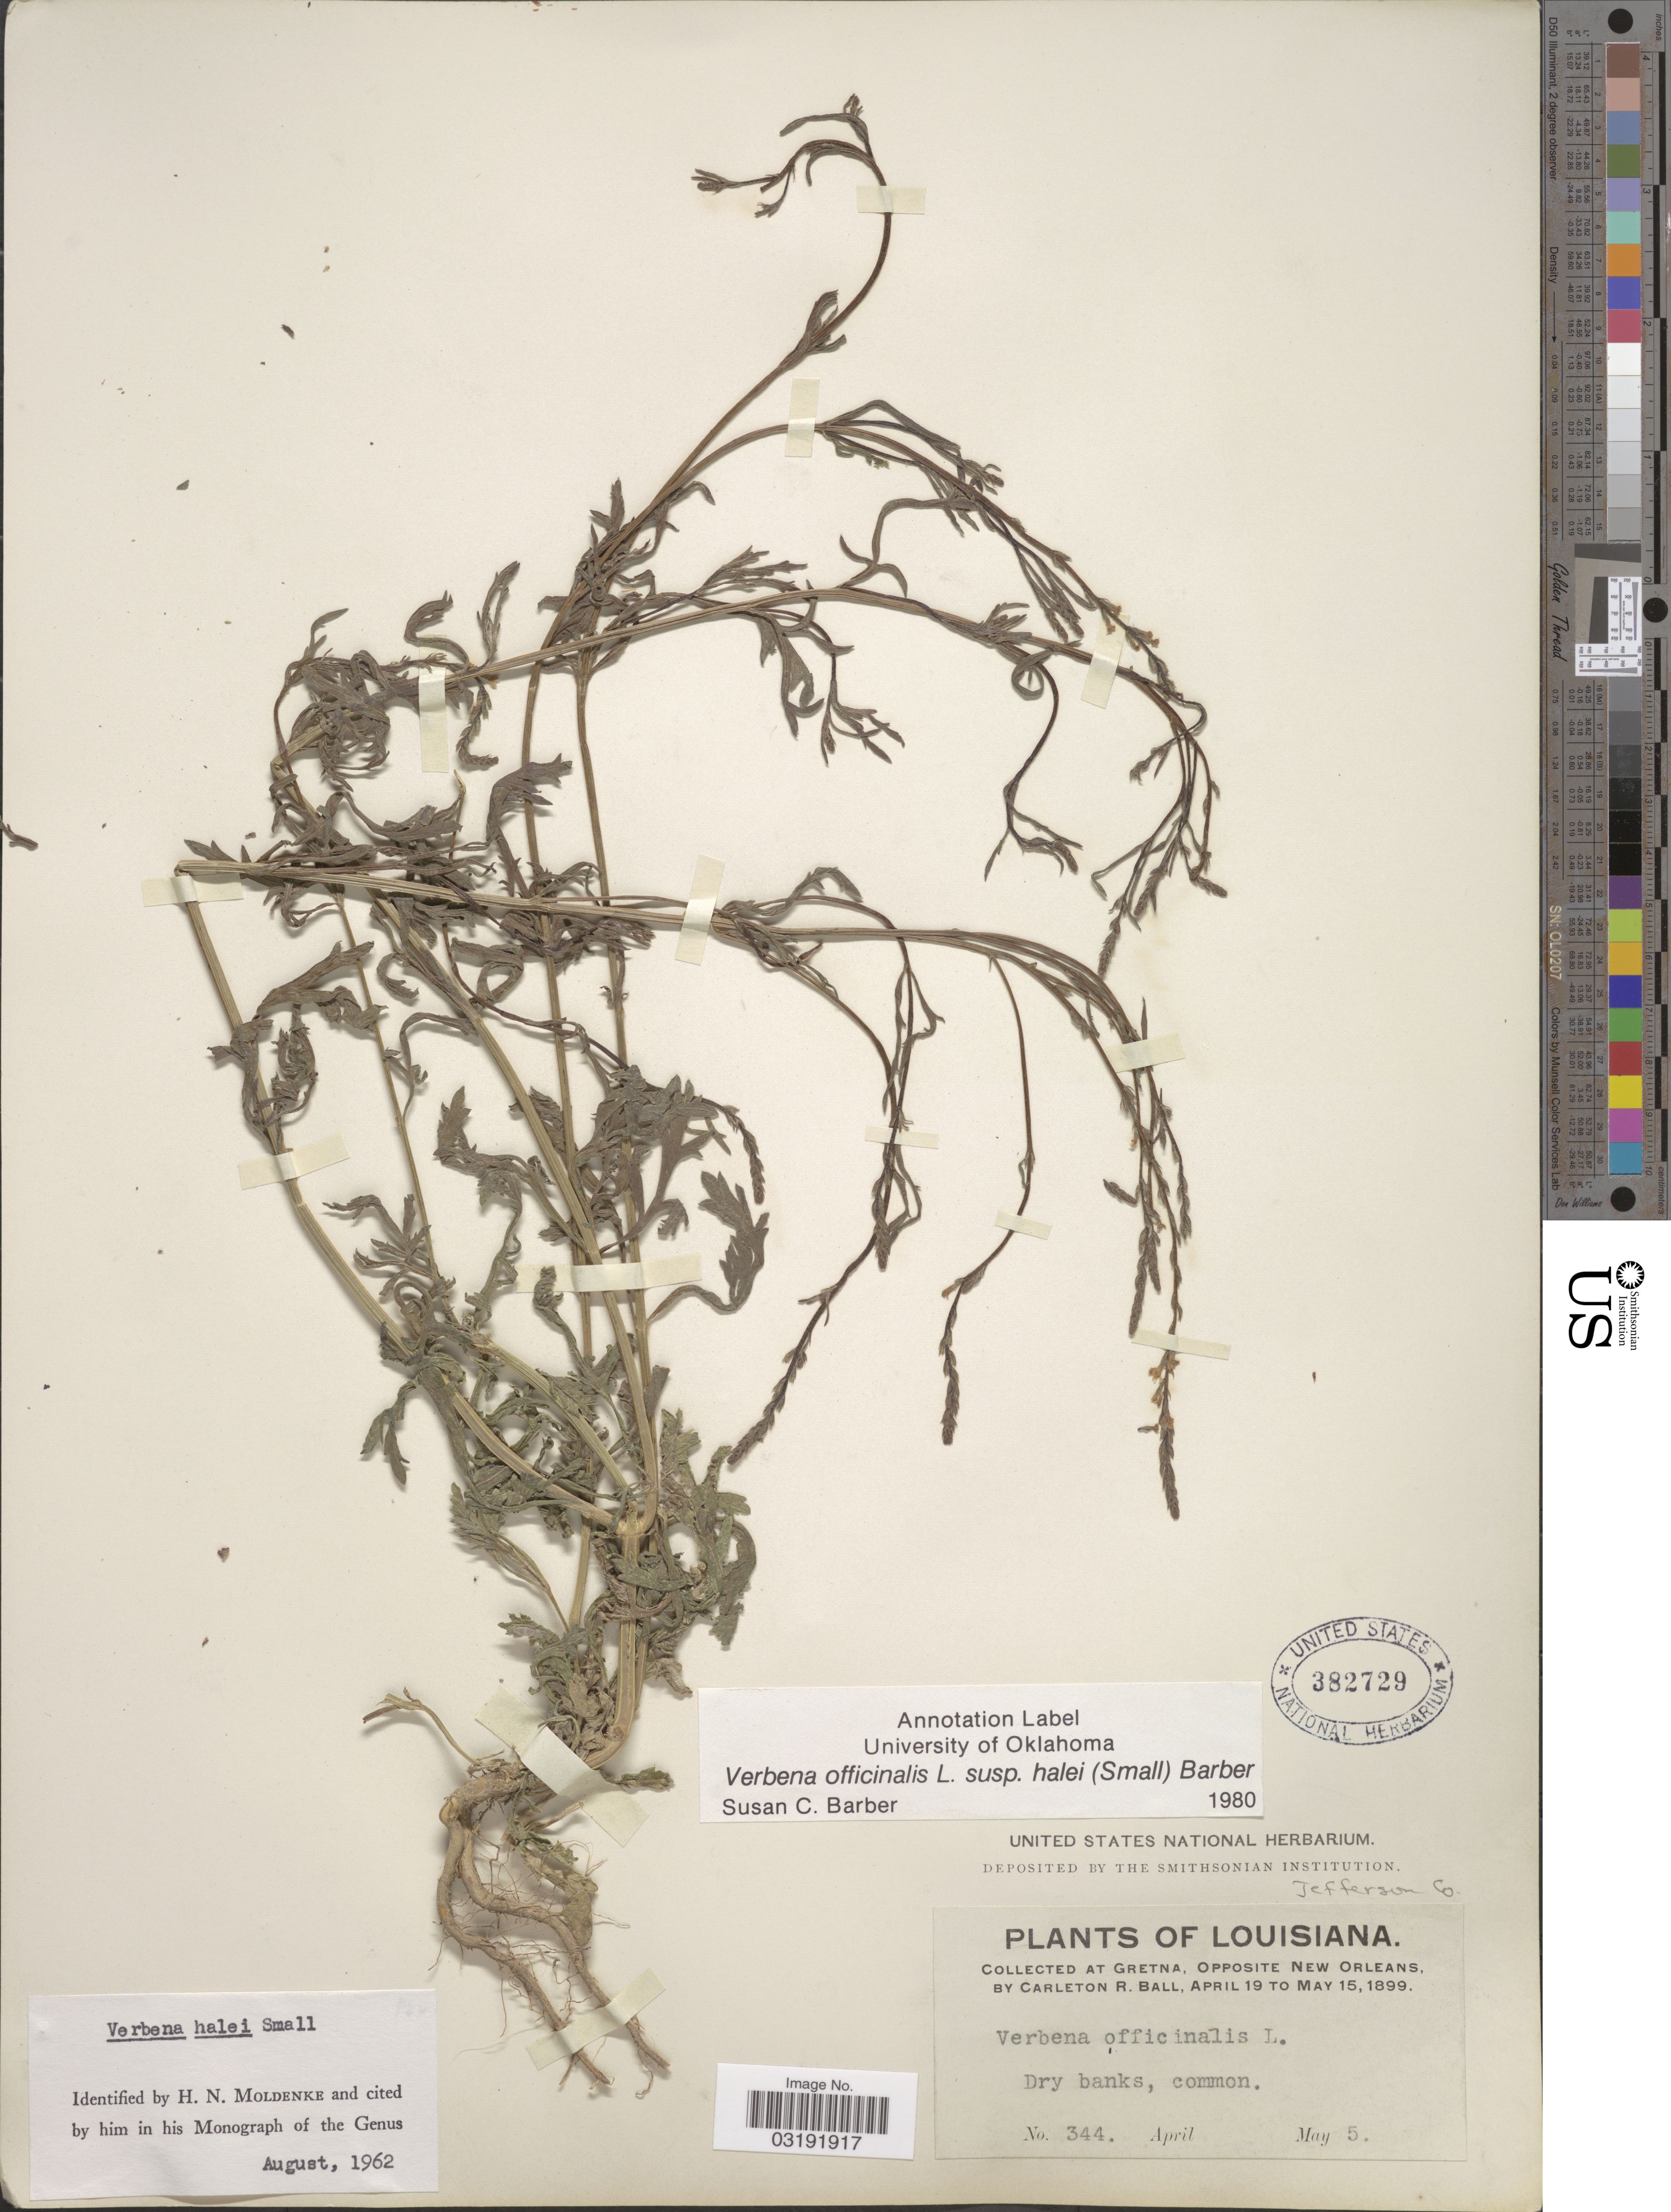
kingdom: Plantae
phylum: Tracheophyta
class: Magnoliopsida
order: Lamiales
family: Verbenaceae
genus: Verbena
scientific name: Verbena officinalis subsp. halei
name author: L.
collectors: C. R. Ball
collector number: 344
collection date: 1899-05-05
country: United States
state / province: Louisiana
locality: Jefferson Co. At Gretna, Opposite New Orleans.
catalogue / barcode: US 382729